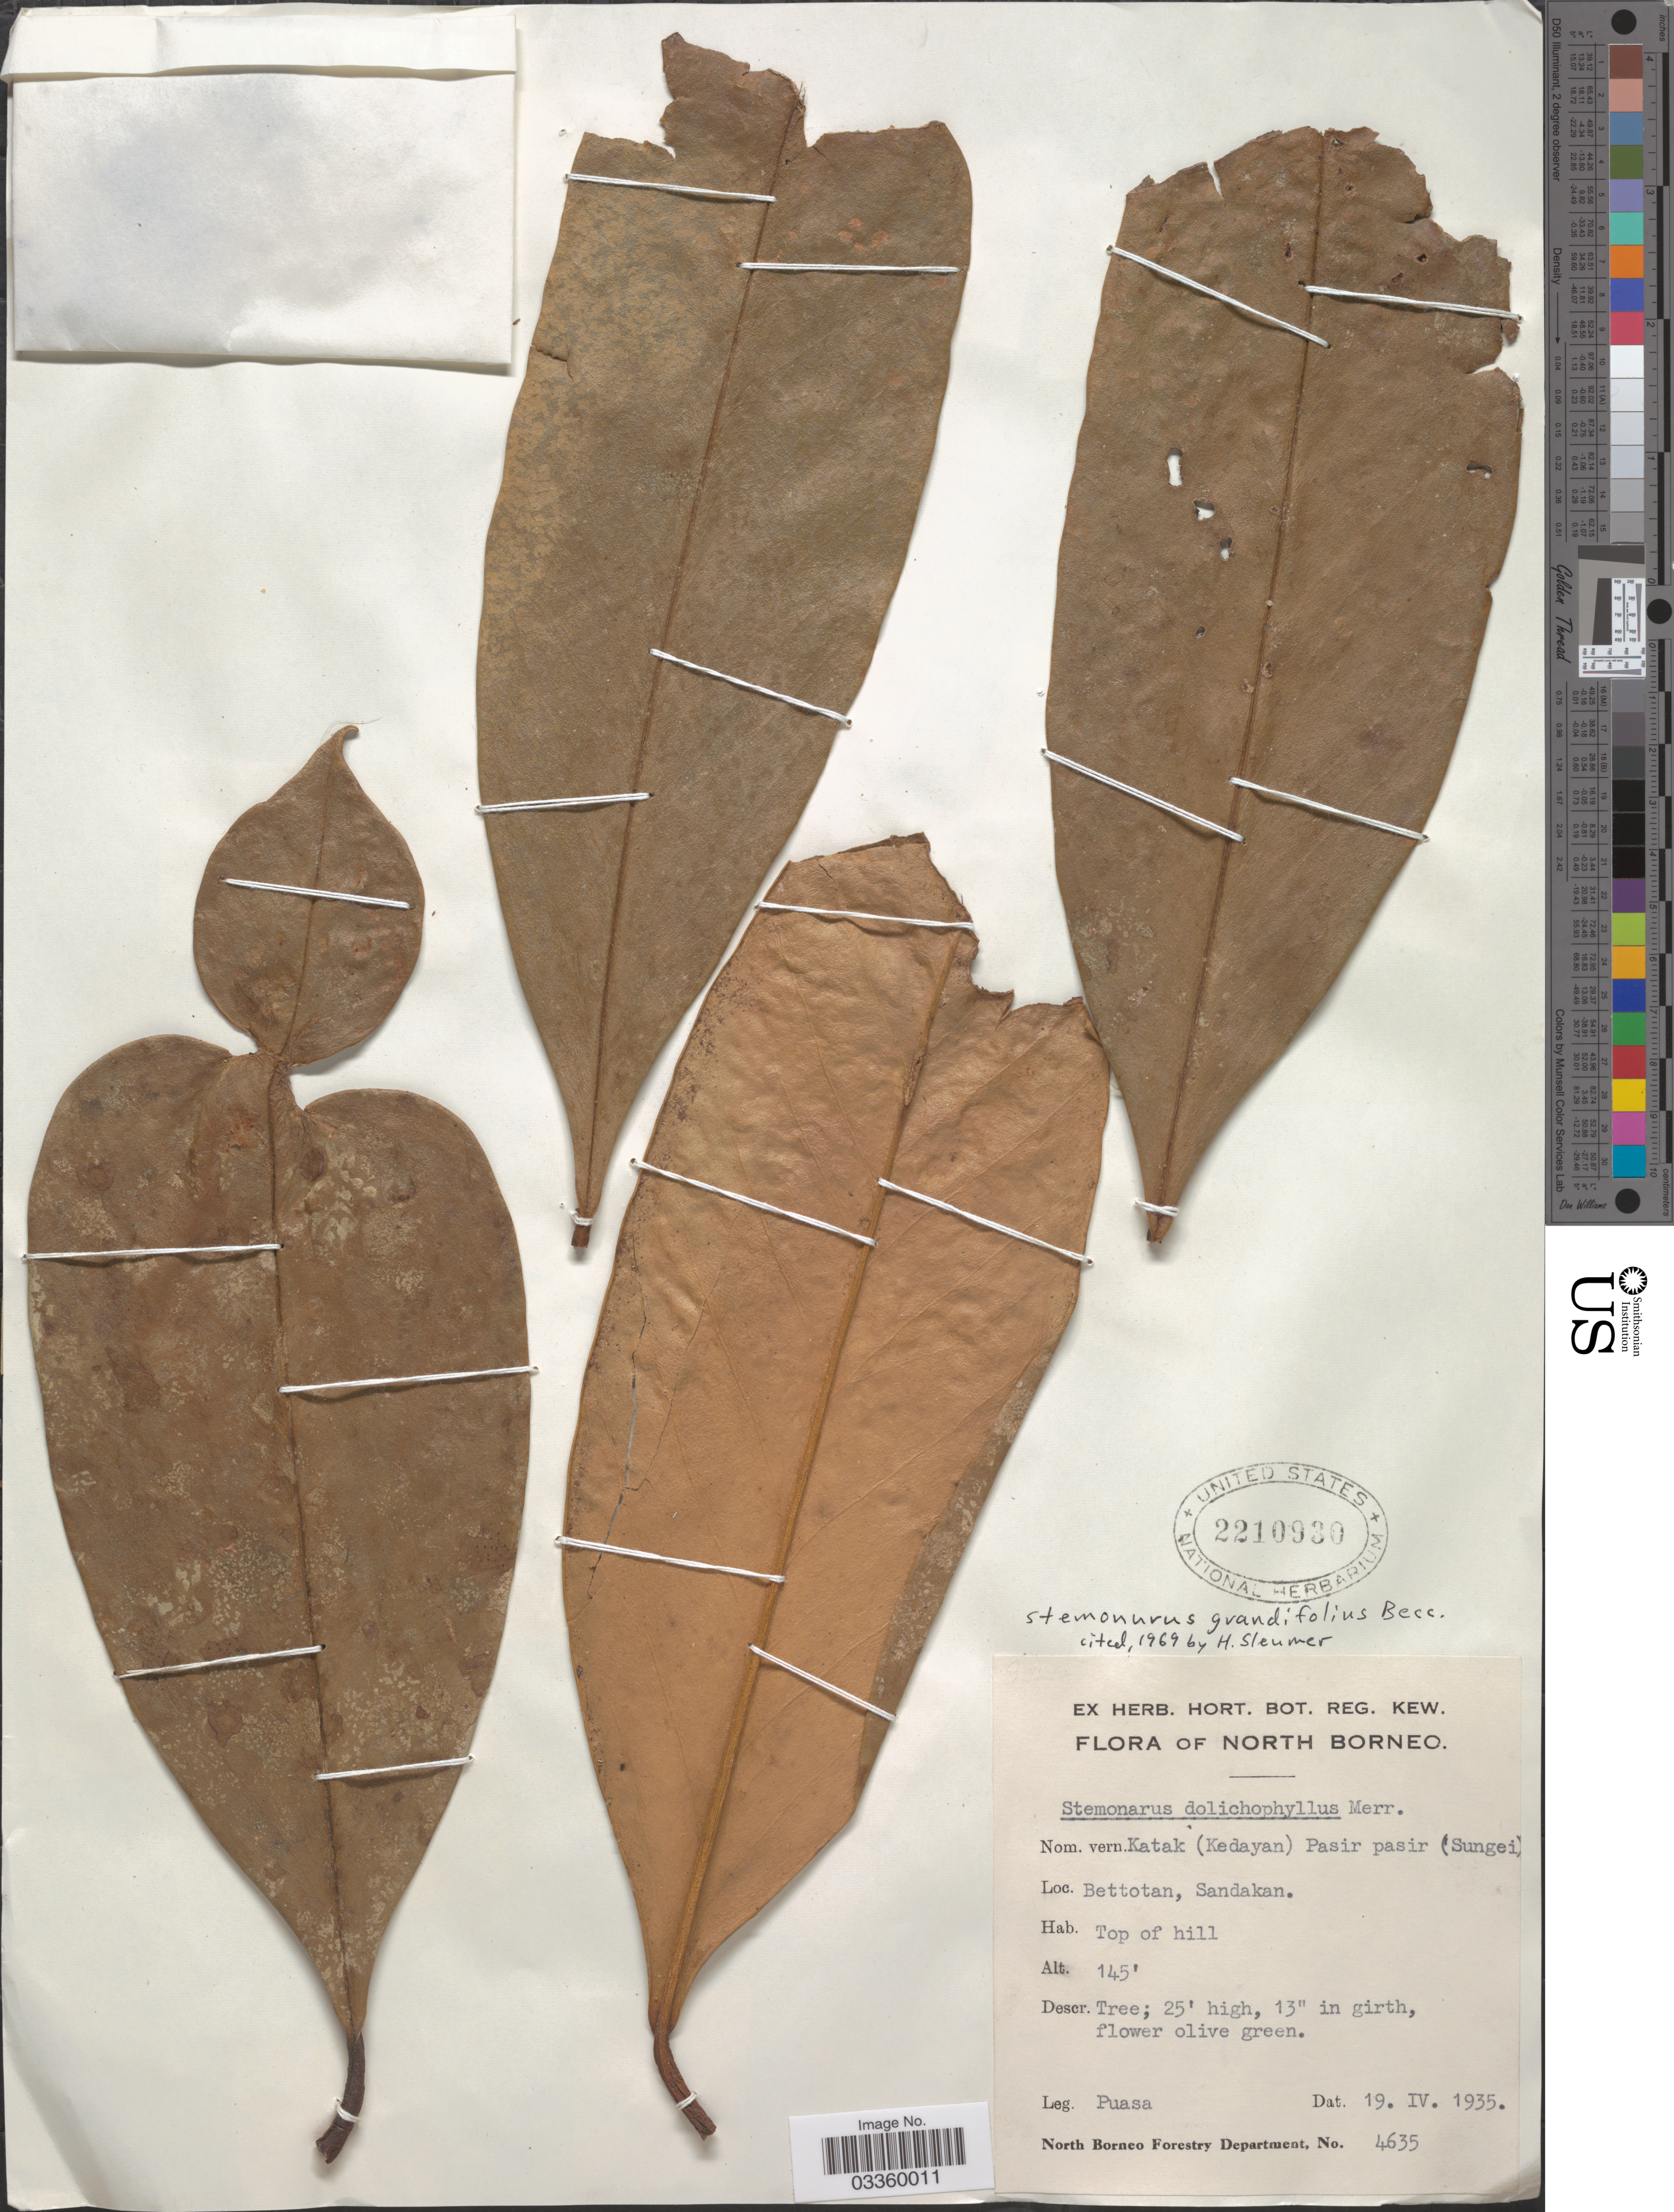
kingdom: Plantae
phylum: Tracheophyta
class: Magnoliopsida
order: Cardiopteridales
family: Stemonuraceae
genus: Stemonurus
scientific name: Stemonurus grandifolius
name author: Becc.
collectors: Puasa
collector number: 4635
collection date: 1935-04-19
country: Malaysia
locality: North Borneo. Bettotan, Sandakan.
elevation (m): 44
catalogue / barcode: US 2210930